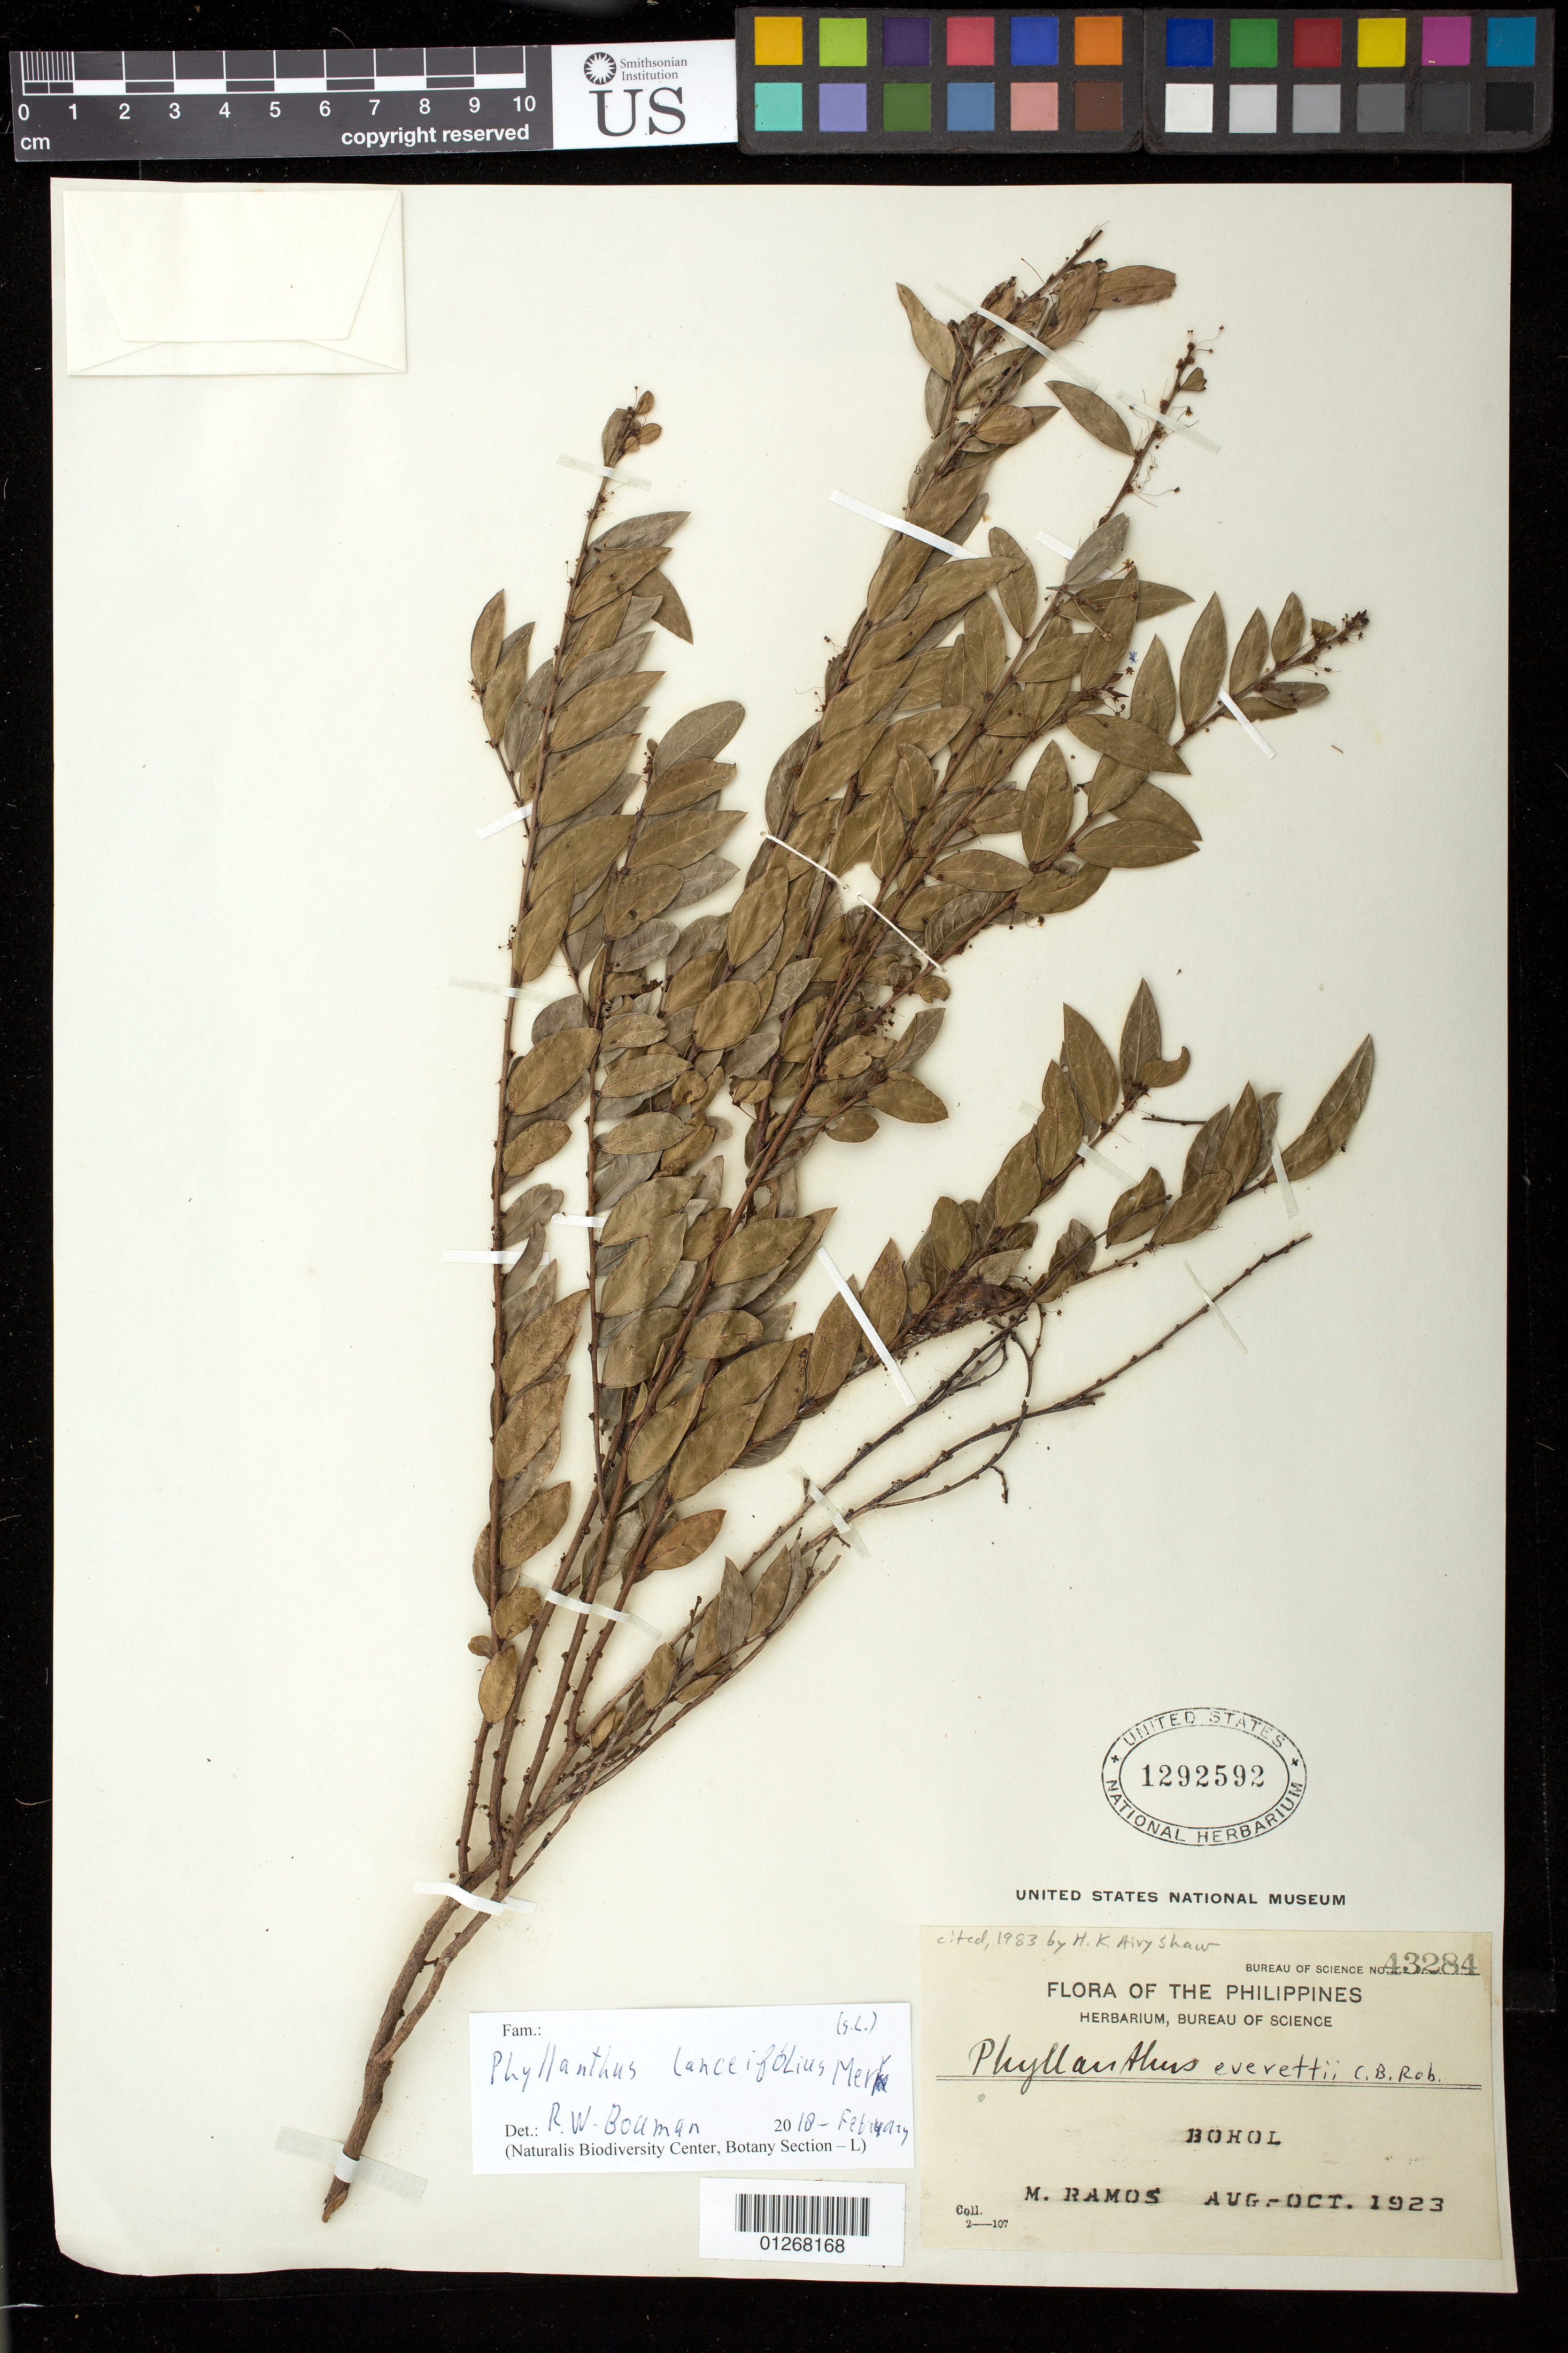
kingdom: Plantae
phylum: Tracheophyta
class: Magnoliopsida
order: Malpighiales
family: Phyllanthaceae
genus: Phyllanthus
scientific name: Phyllanthus lancifolius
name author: Merr.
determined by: Bouman, R. W.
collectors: M. Ramos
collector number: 43284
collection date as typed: Aug-Oct 1923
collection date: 1923-08/1923-10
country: Philippines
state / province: Central Visayas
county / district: Bohol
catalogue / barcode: US 1292592